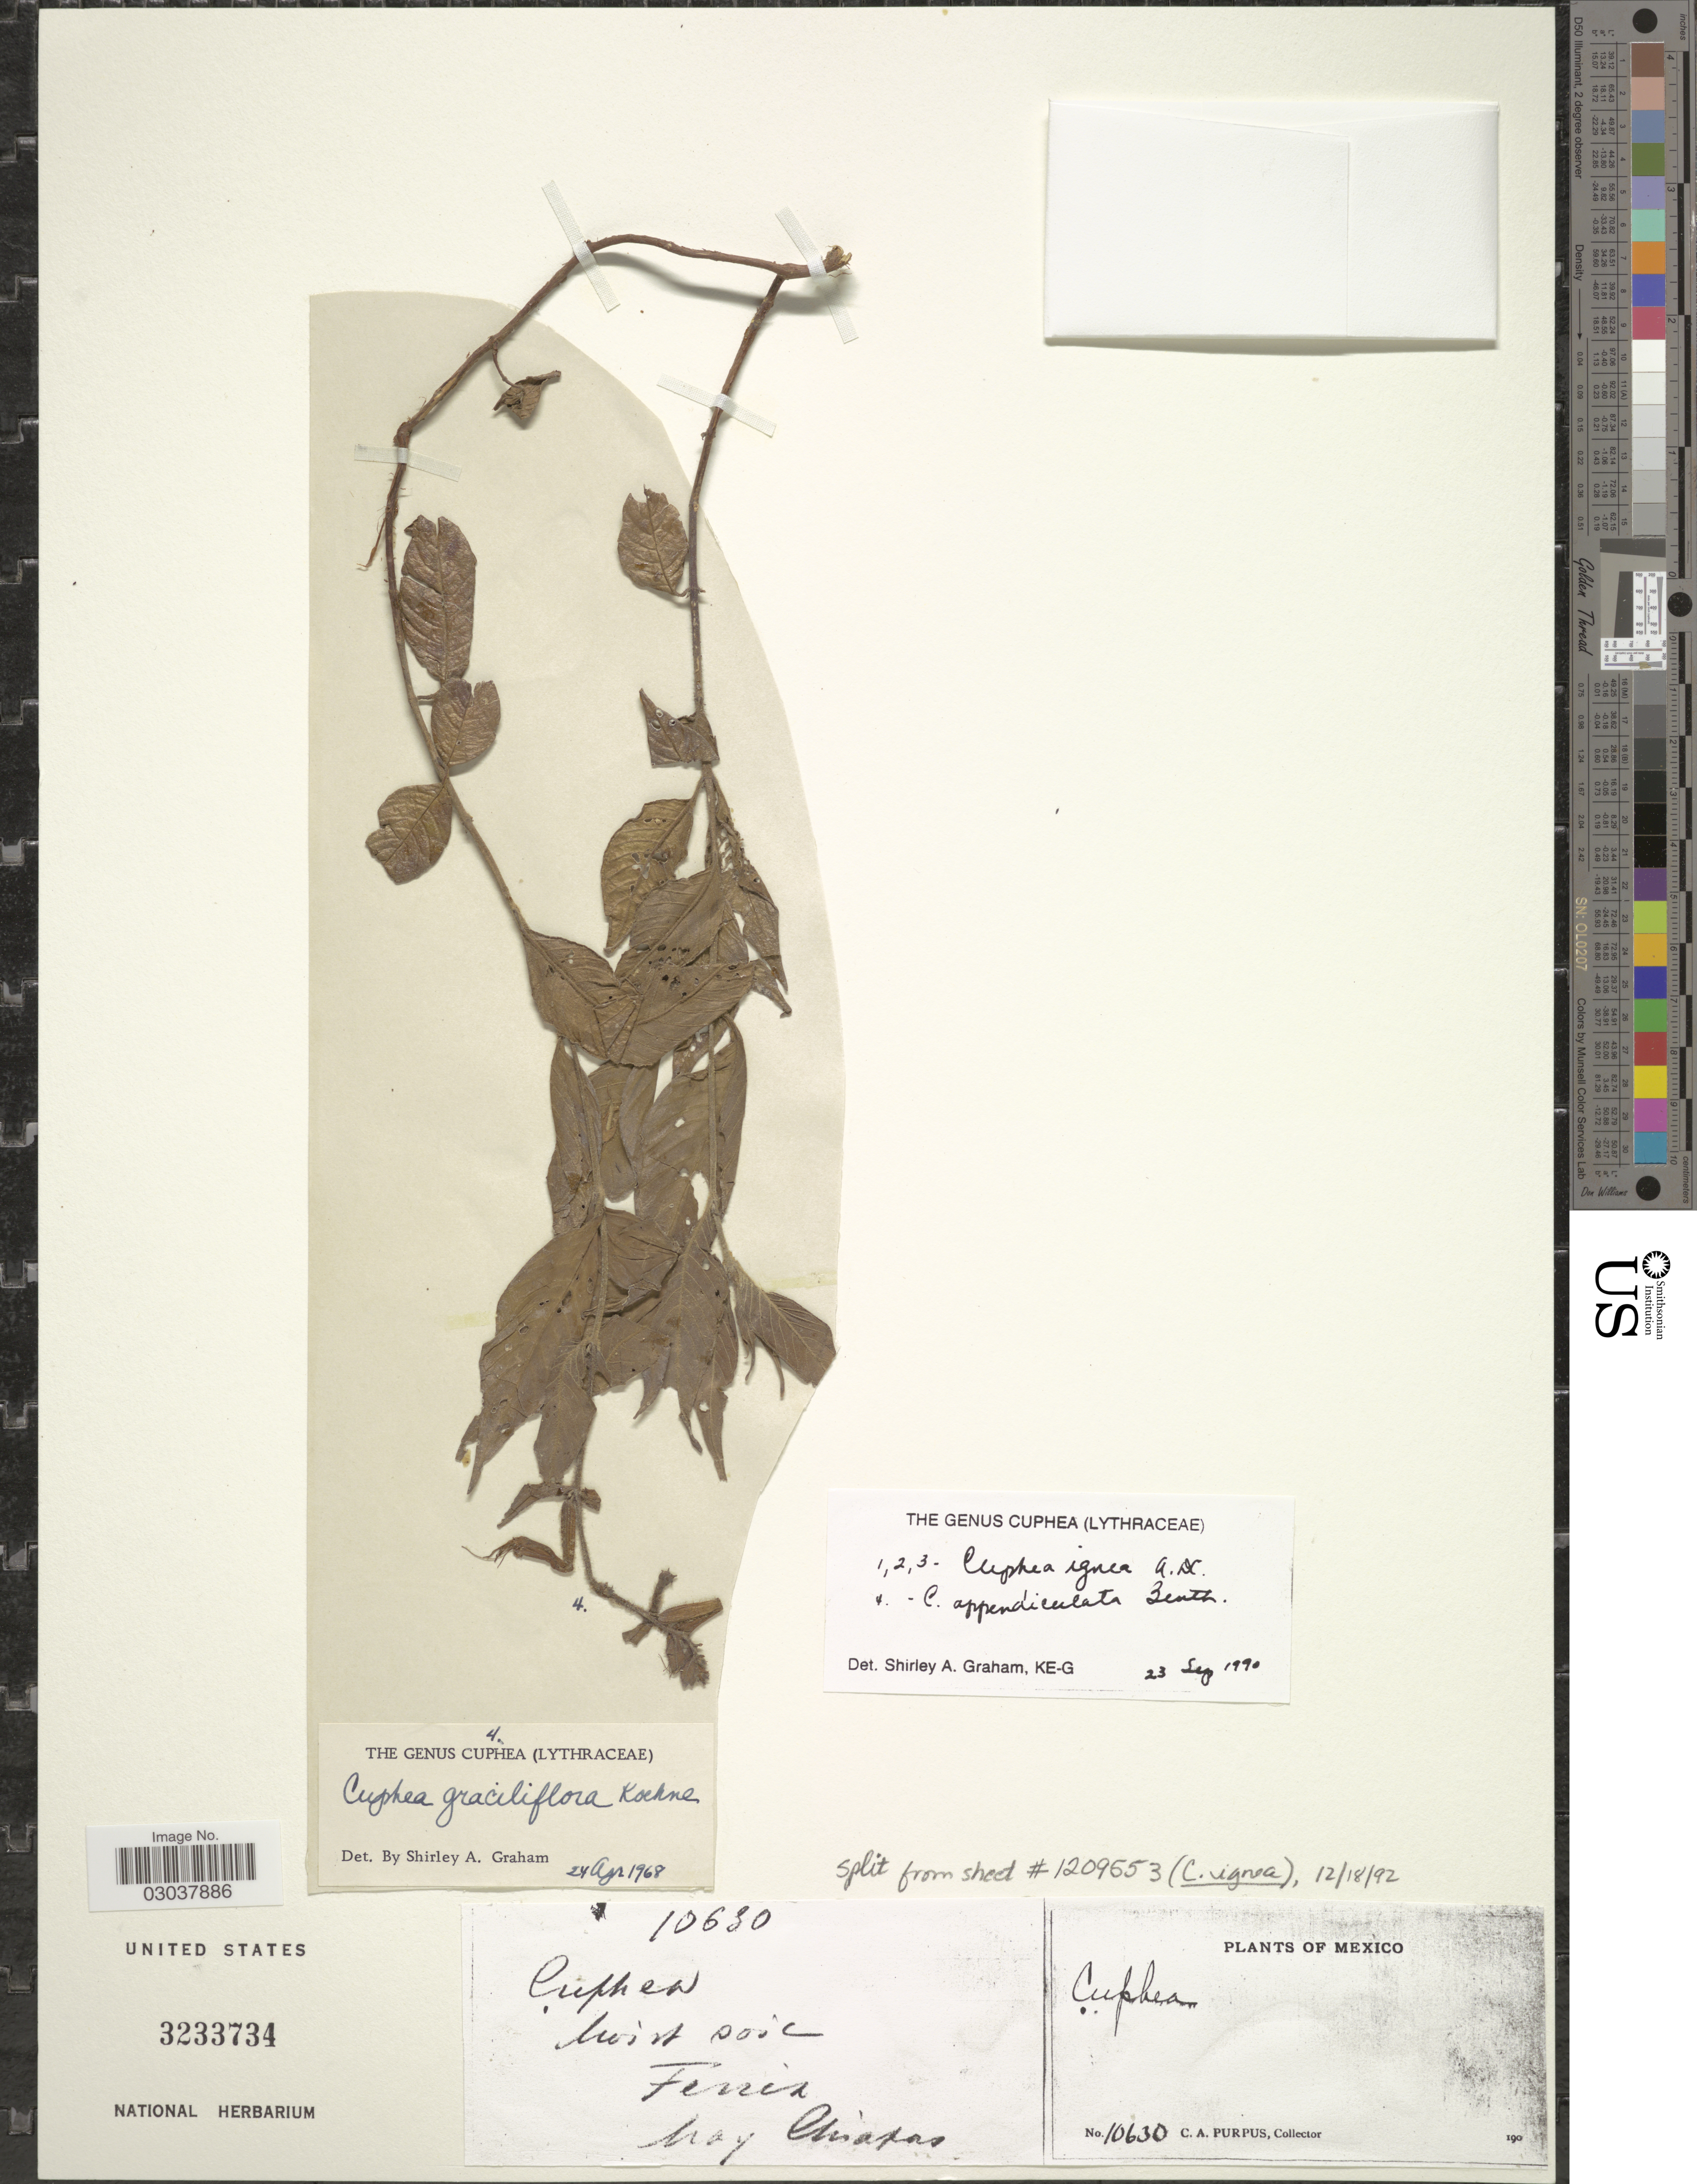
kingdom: Plantae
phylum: Tracheophyta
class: Magnoliopsida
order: Myrtales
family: Lythraceae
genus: Cuphea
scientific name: Cuphea appendiculata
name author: Benth.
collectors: C. A. Purpus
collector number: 10630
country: Mexico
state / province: Chiapas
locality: Fenia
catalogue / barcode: US 3233734